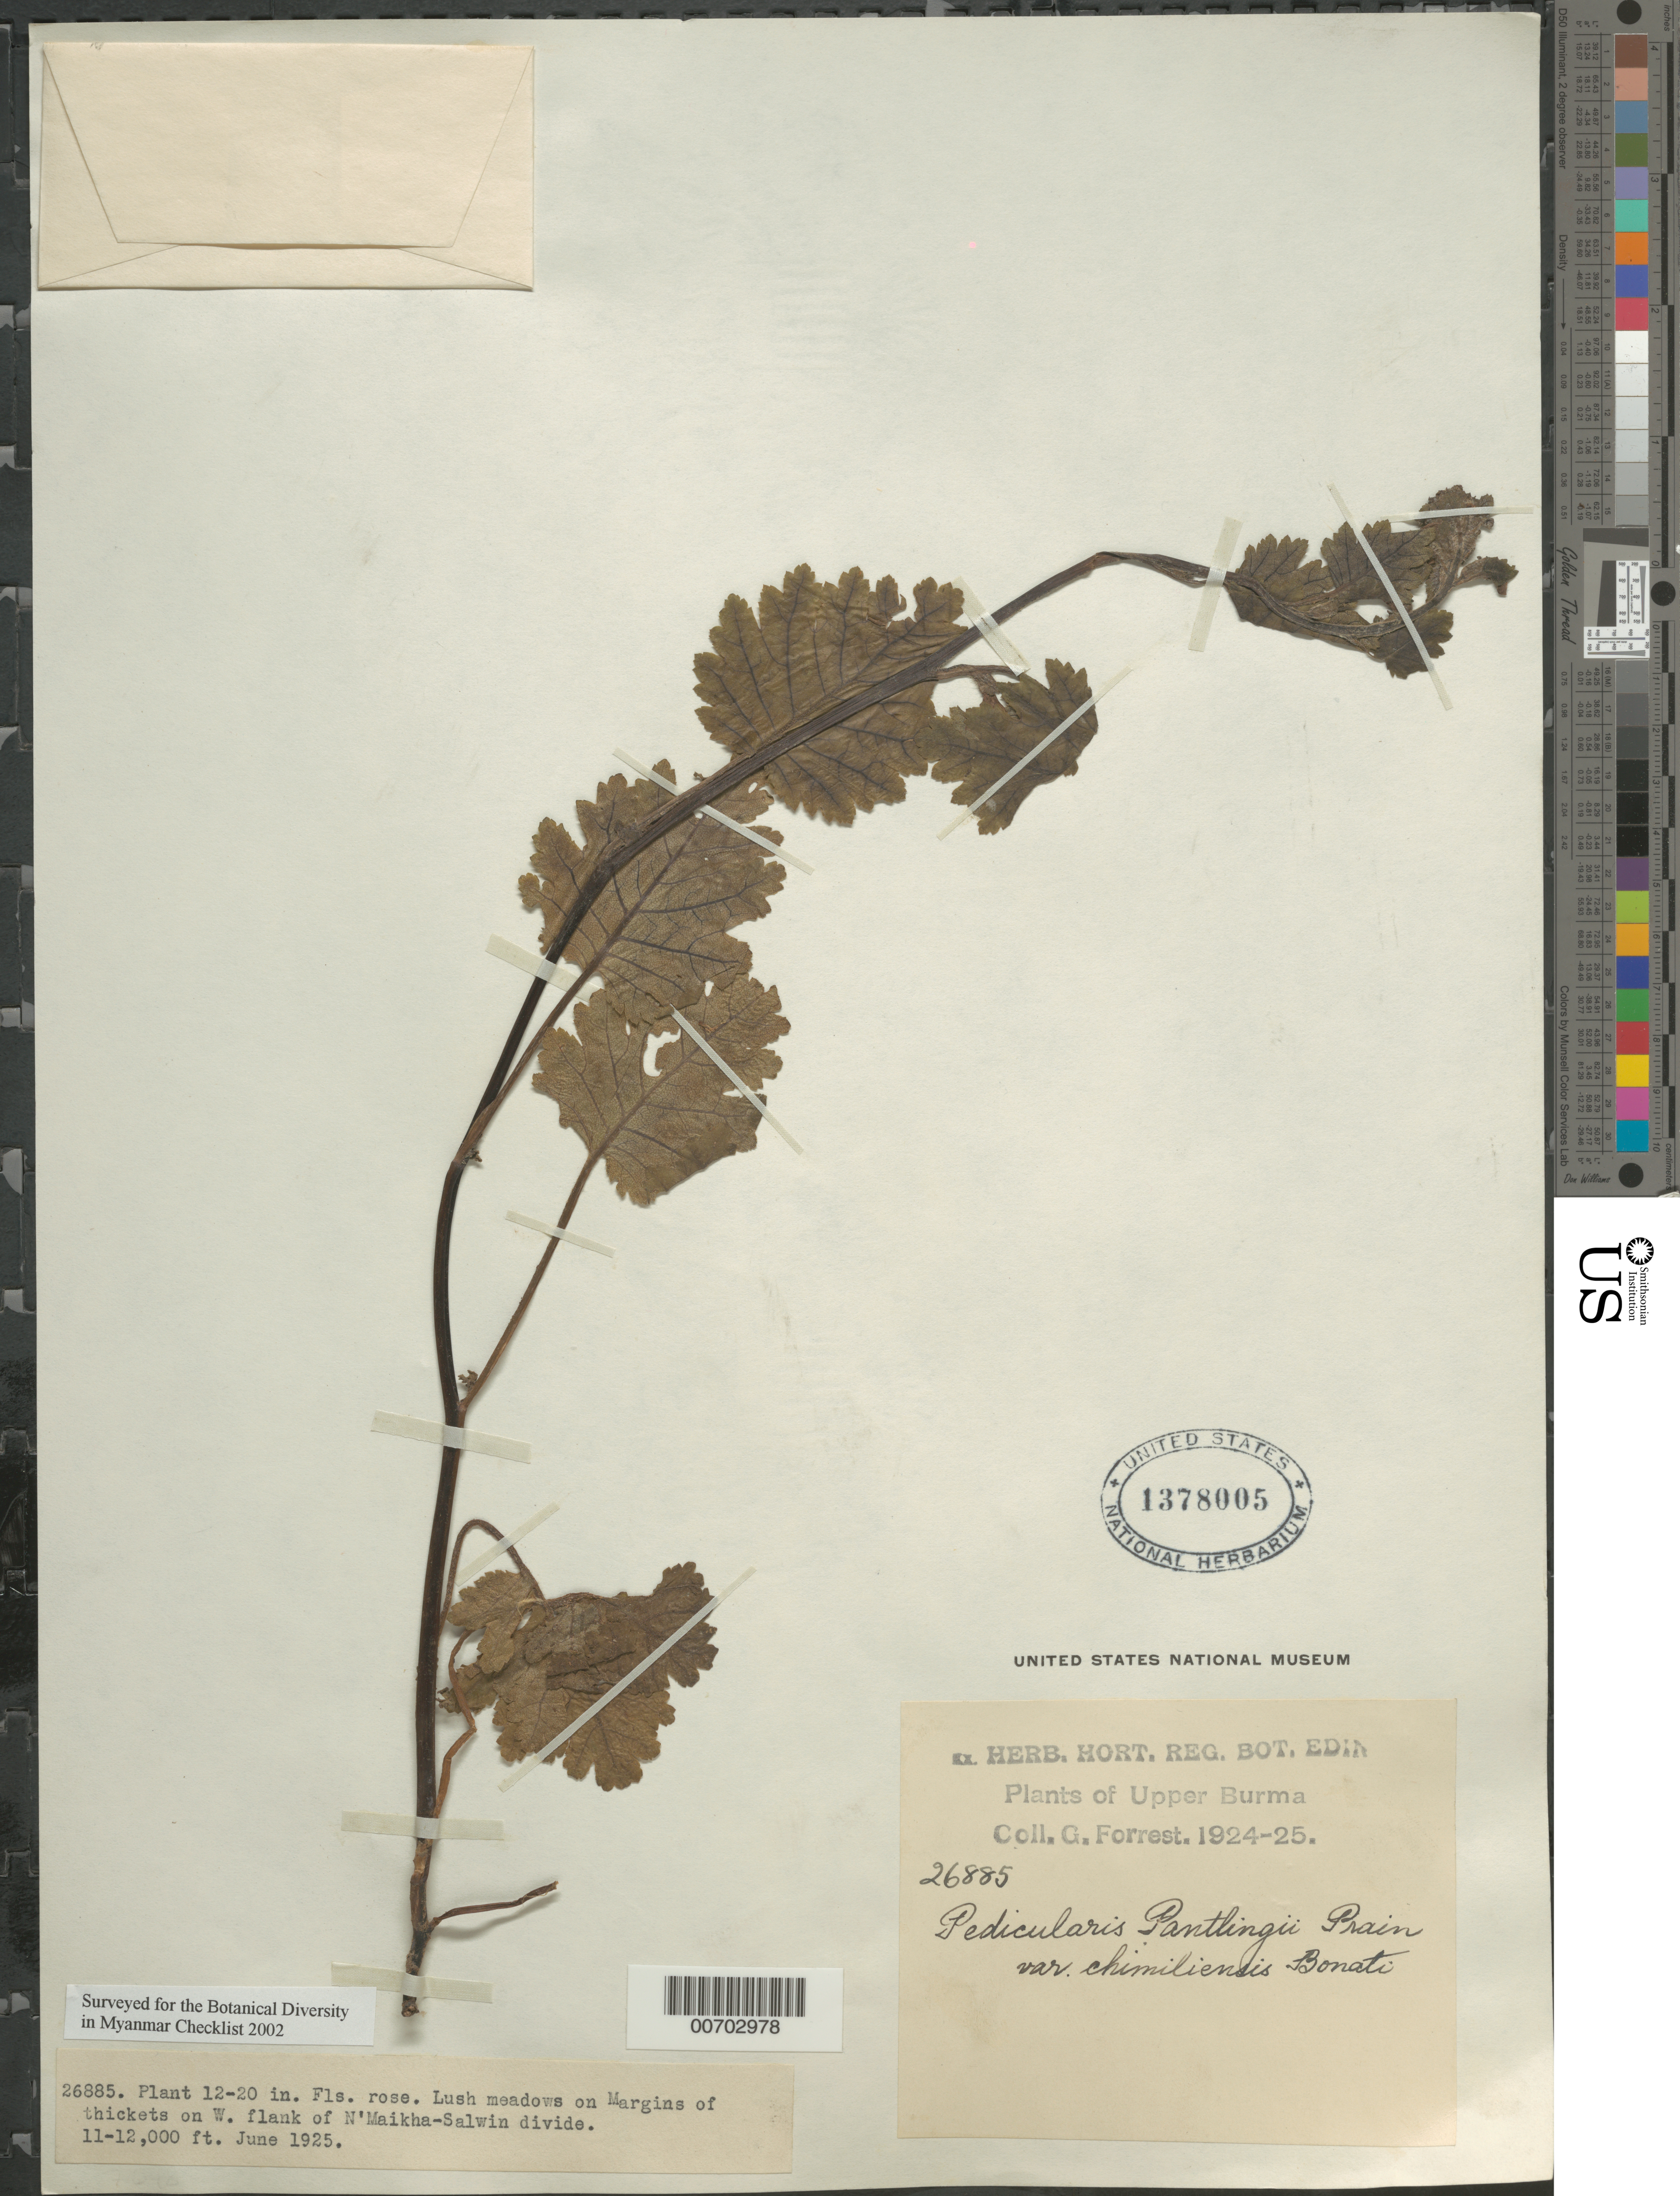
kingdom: Plantae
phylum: Tracheophyta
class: Magnoliopsida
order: Lamiales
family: Orobanchaceae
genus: Pedicularis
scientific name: Pedicularis pantlingii var. chimiliensis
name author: Bonati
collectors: G. Forrest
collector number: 26885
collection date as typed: Jun 1925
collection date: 1925-06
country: Myanmar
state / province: Kachin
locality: N'Maikha-Salwin Divide, W flank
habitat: Lush meadows on margins of thickets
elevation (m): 3353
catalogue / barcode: US 1378005